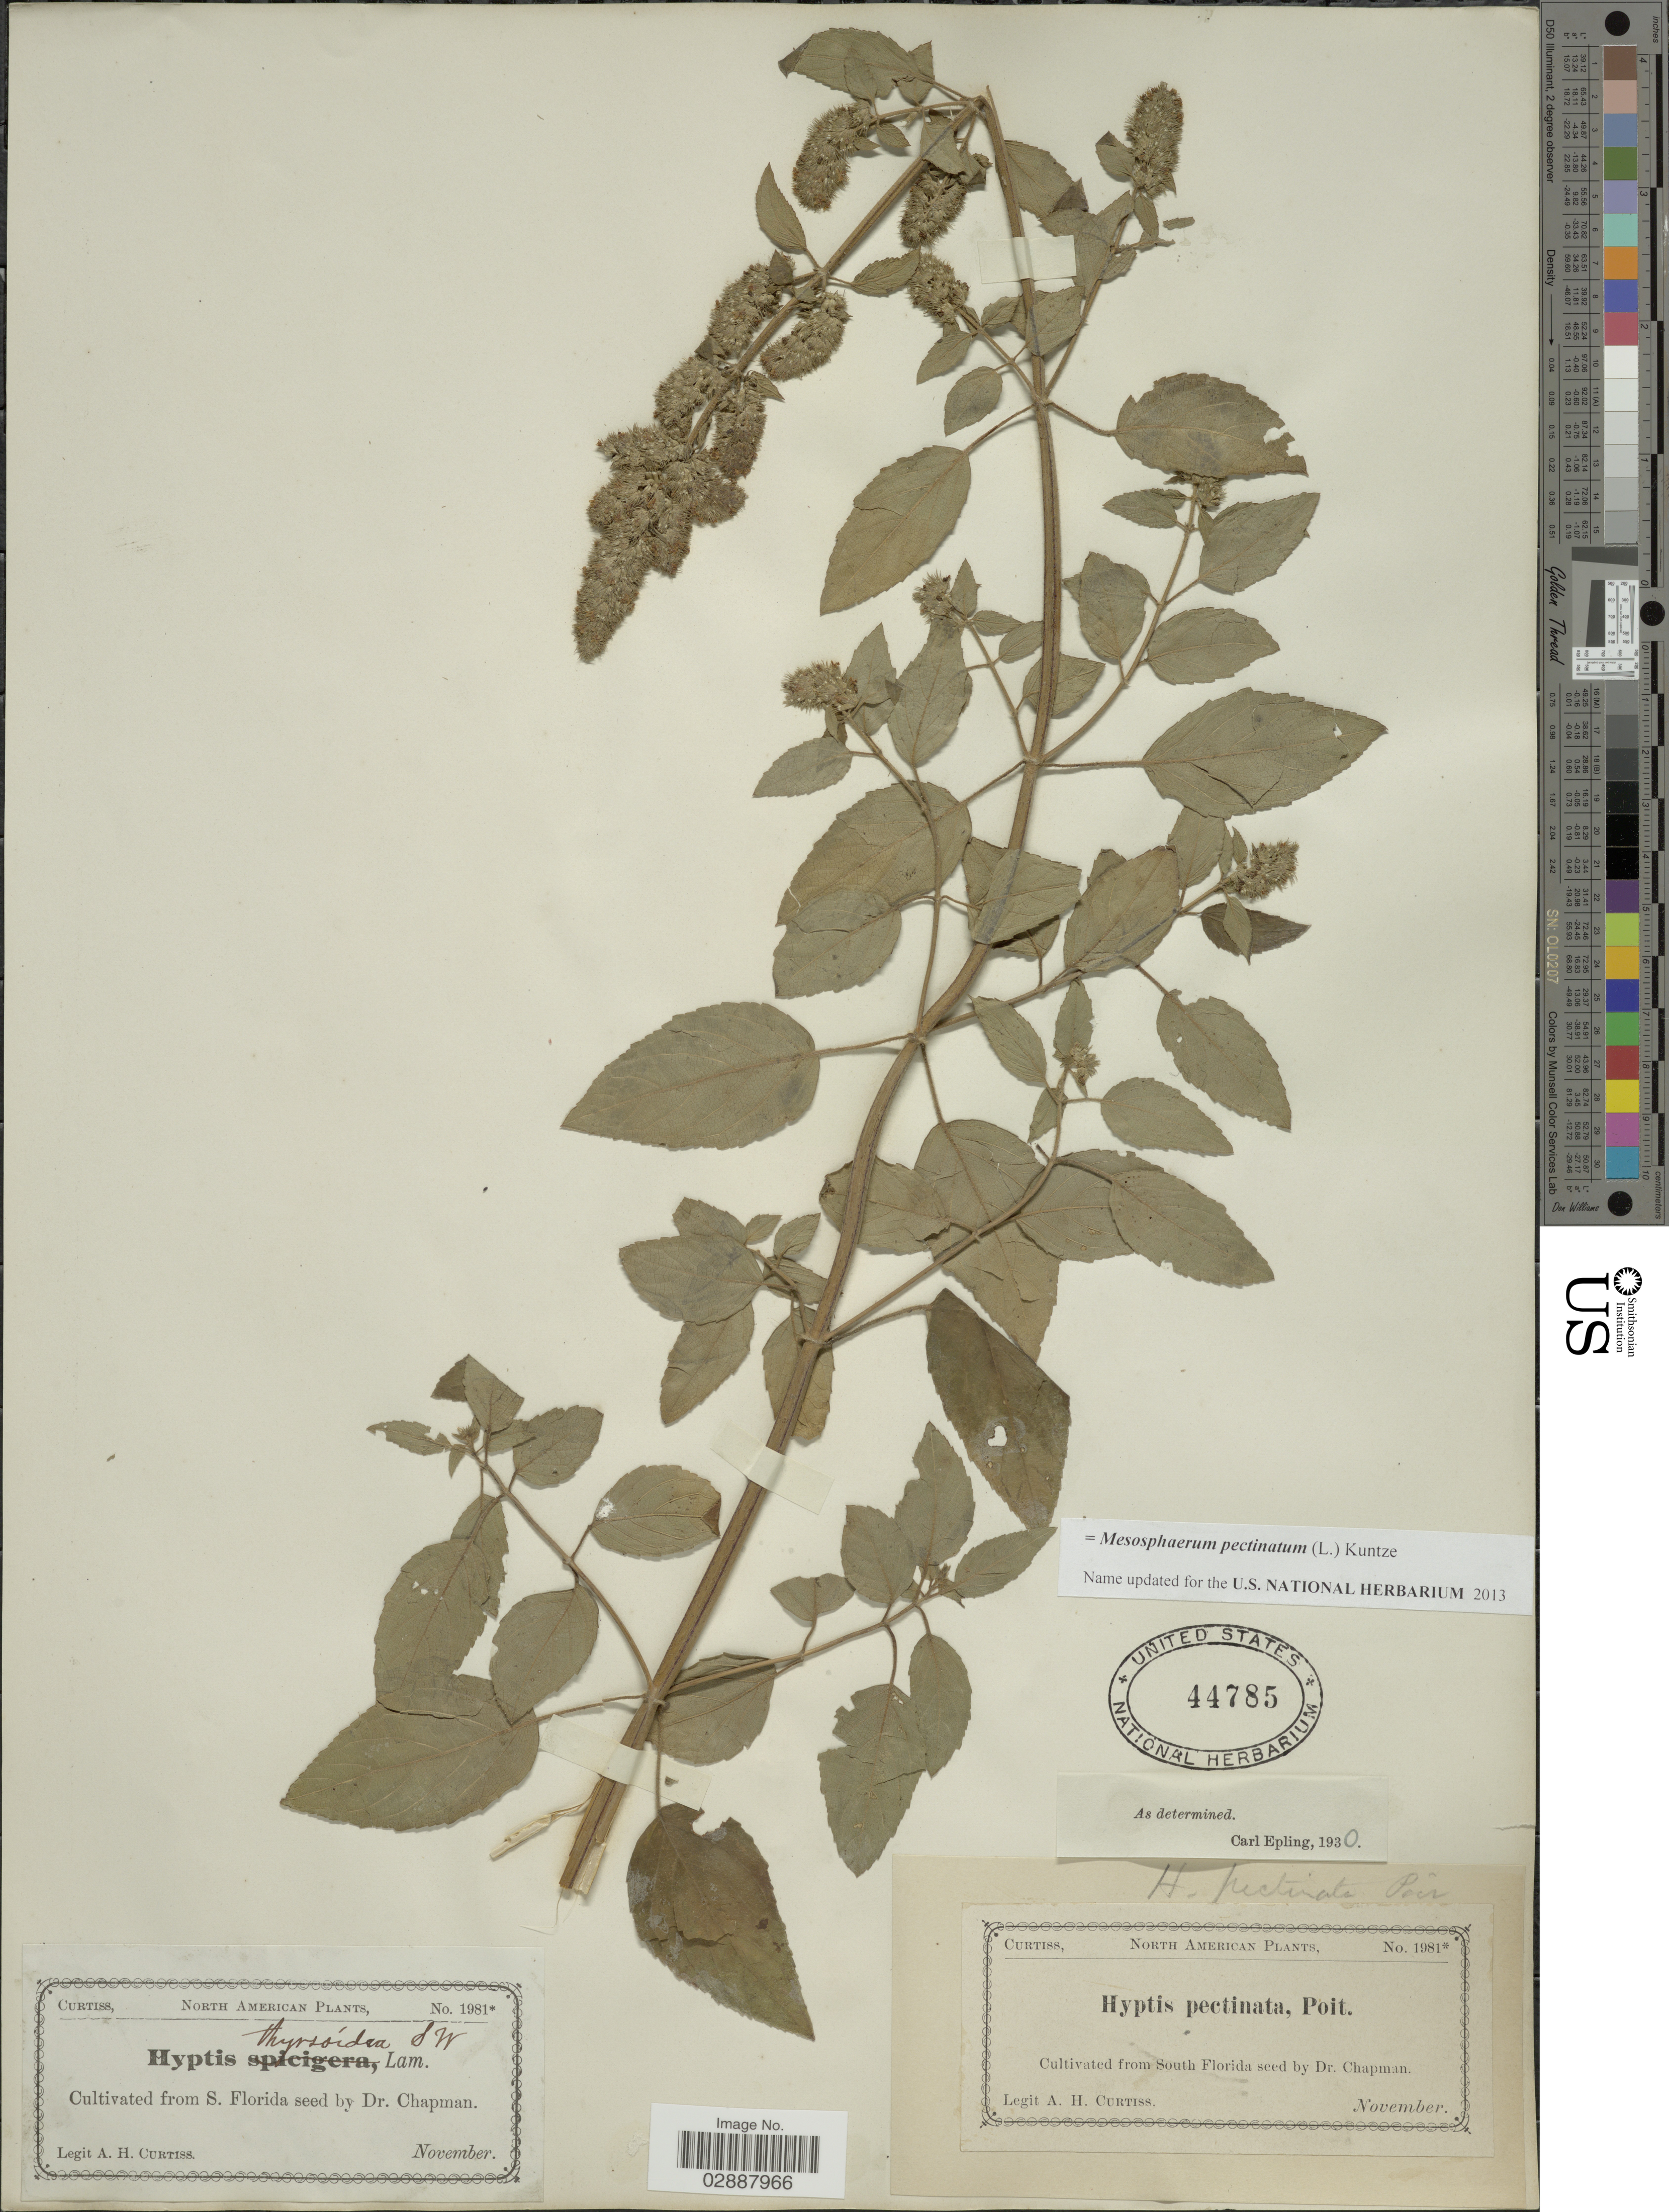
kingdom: Plantae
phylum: Tracheophyta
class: Magnoliopsida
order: Lamiales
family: Lamiaceae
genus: Mesosphaerum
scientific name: Mesosphaerum pectinatum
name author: (L.) Kuntze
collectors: A. H. Curtiss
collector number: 1981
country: United States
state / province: Florida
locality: South Florida.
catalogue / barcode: US 44785